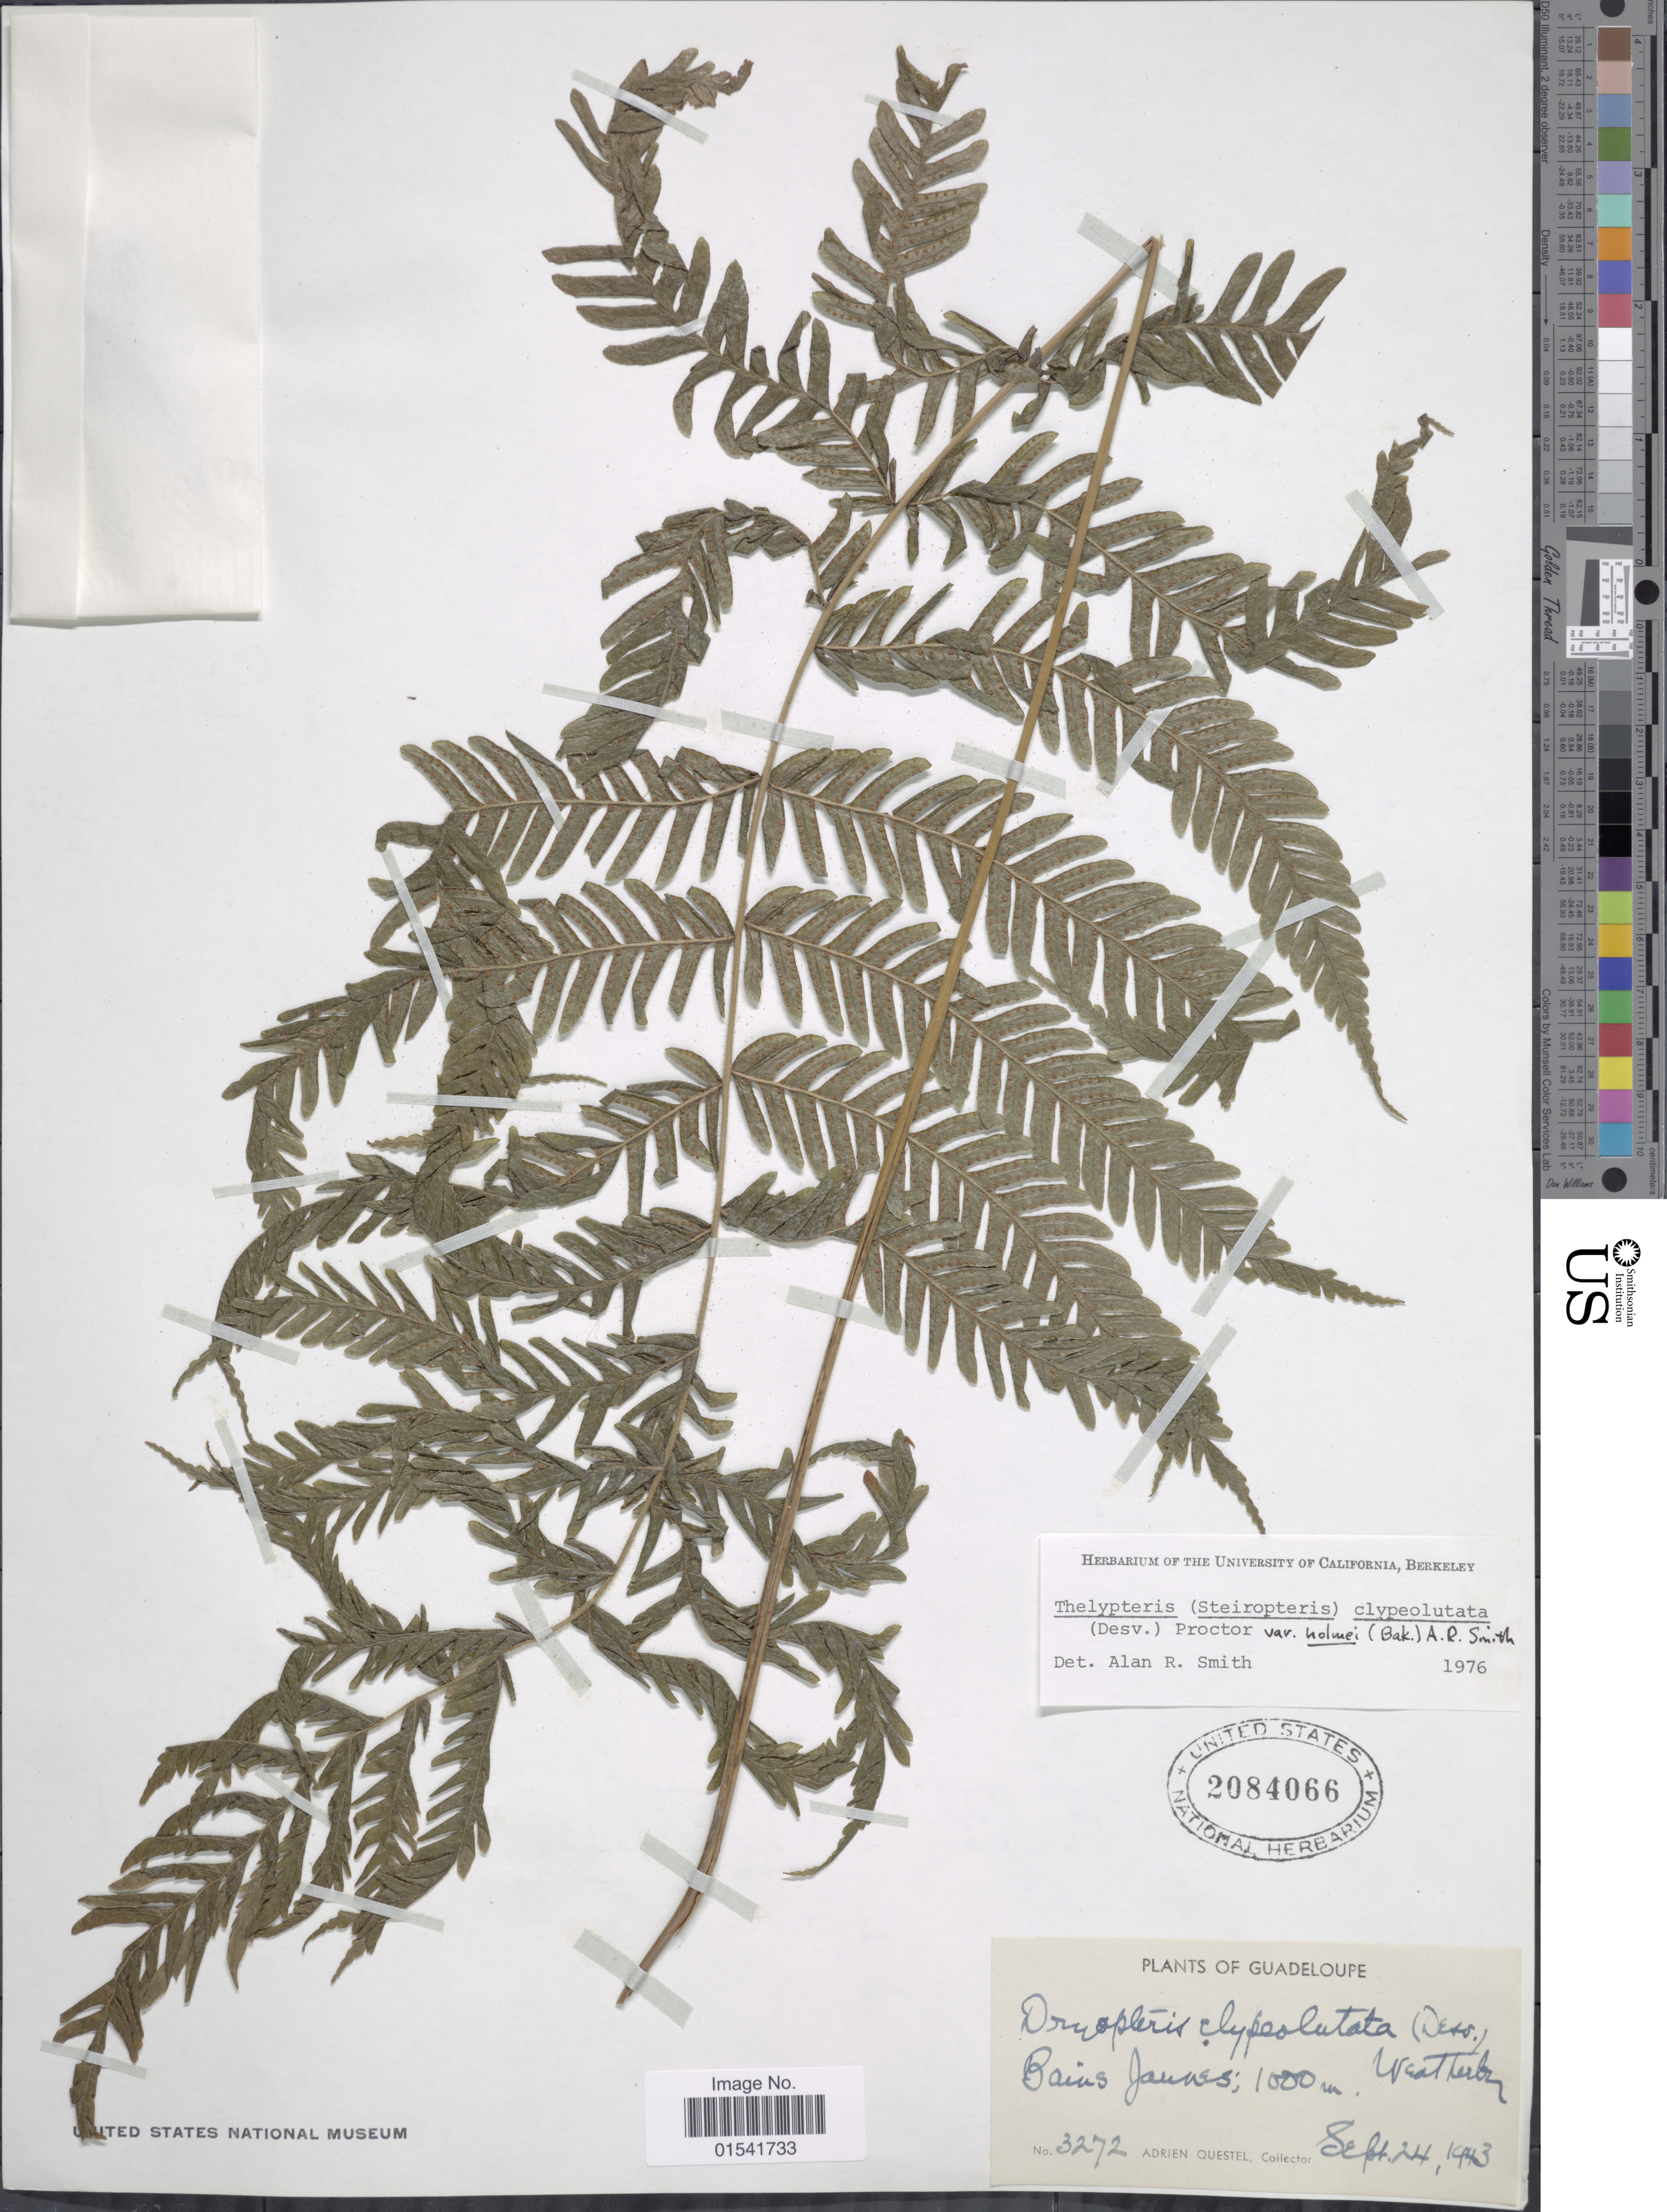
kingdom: Plantae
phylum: Tracheophyta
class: Polypodiopsida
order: Polypodiales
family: Thelypteridaceae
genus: Steiropteris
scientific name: Steiropteris clypeolutata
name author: (Desv.) Pic. Serm.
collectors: A. Questel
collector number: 3272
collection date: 1943-09-24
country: Guadeloupe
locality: Bains James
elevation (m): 1000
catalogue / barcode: US 2084066